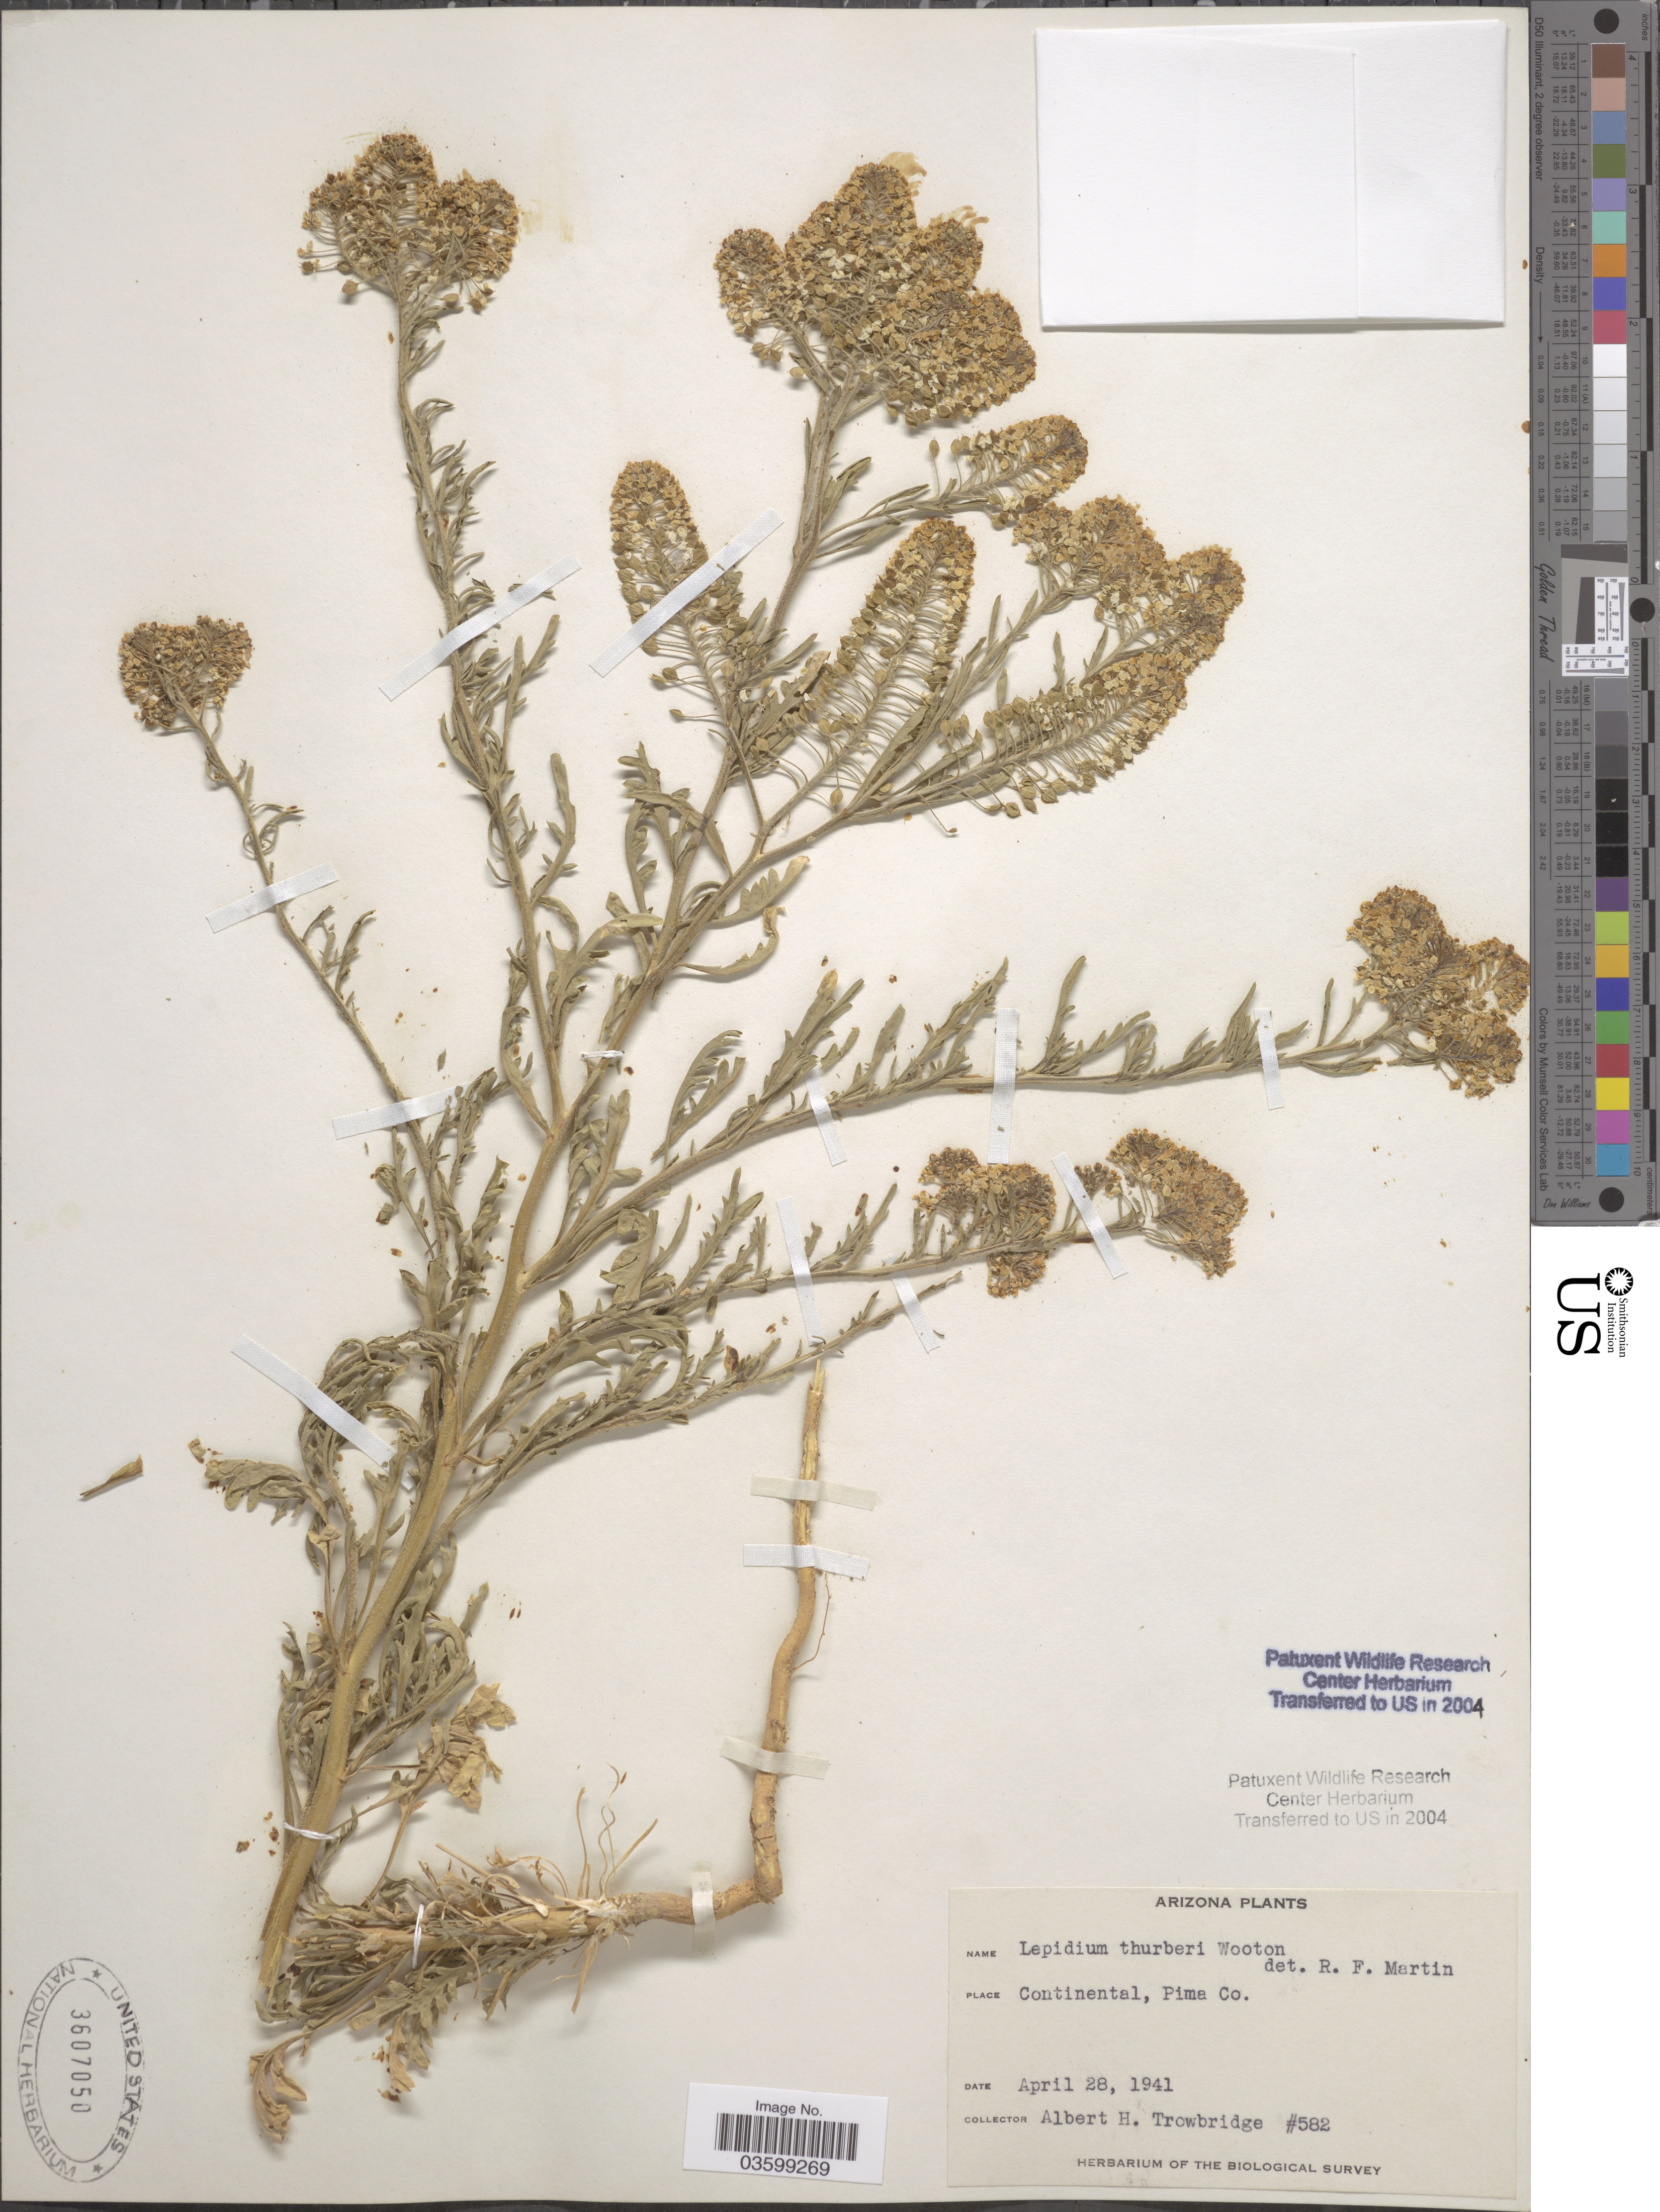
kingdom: Plantae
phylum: Tracheophyta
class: Magnoliopsida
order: Brassicales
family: Brassicaceae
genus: Lepidium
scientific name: Lepidium thurberi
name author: Wooton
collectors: A. H. Trowbridge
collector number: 582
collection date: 1941-04-28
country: United States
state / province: Arizona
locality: Continental, Pima Co.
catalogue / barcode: US 3607050